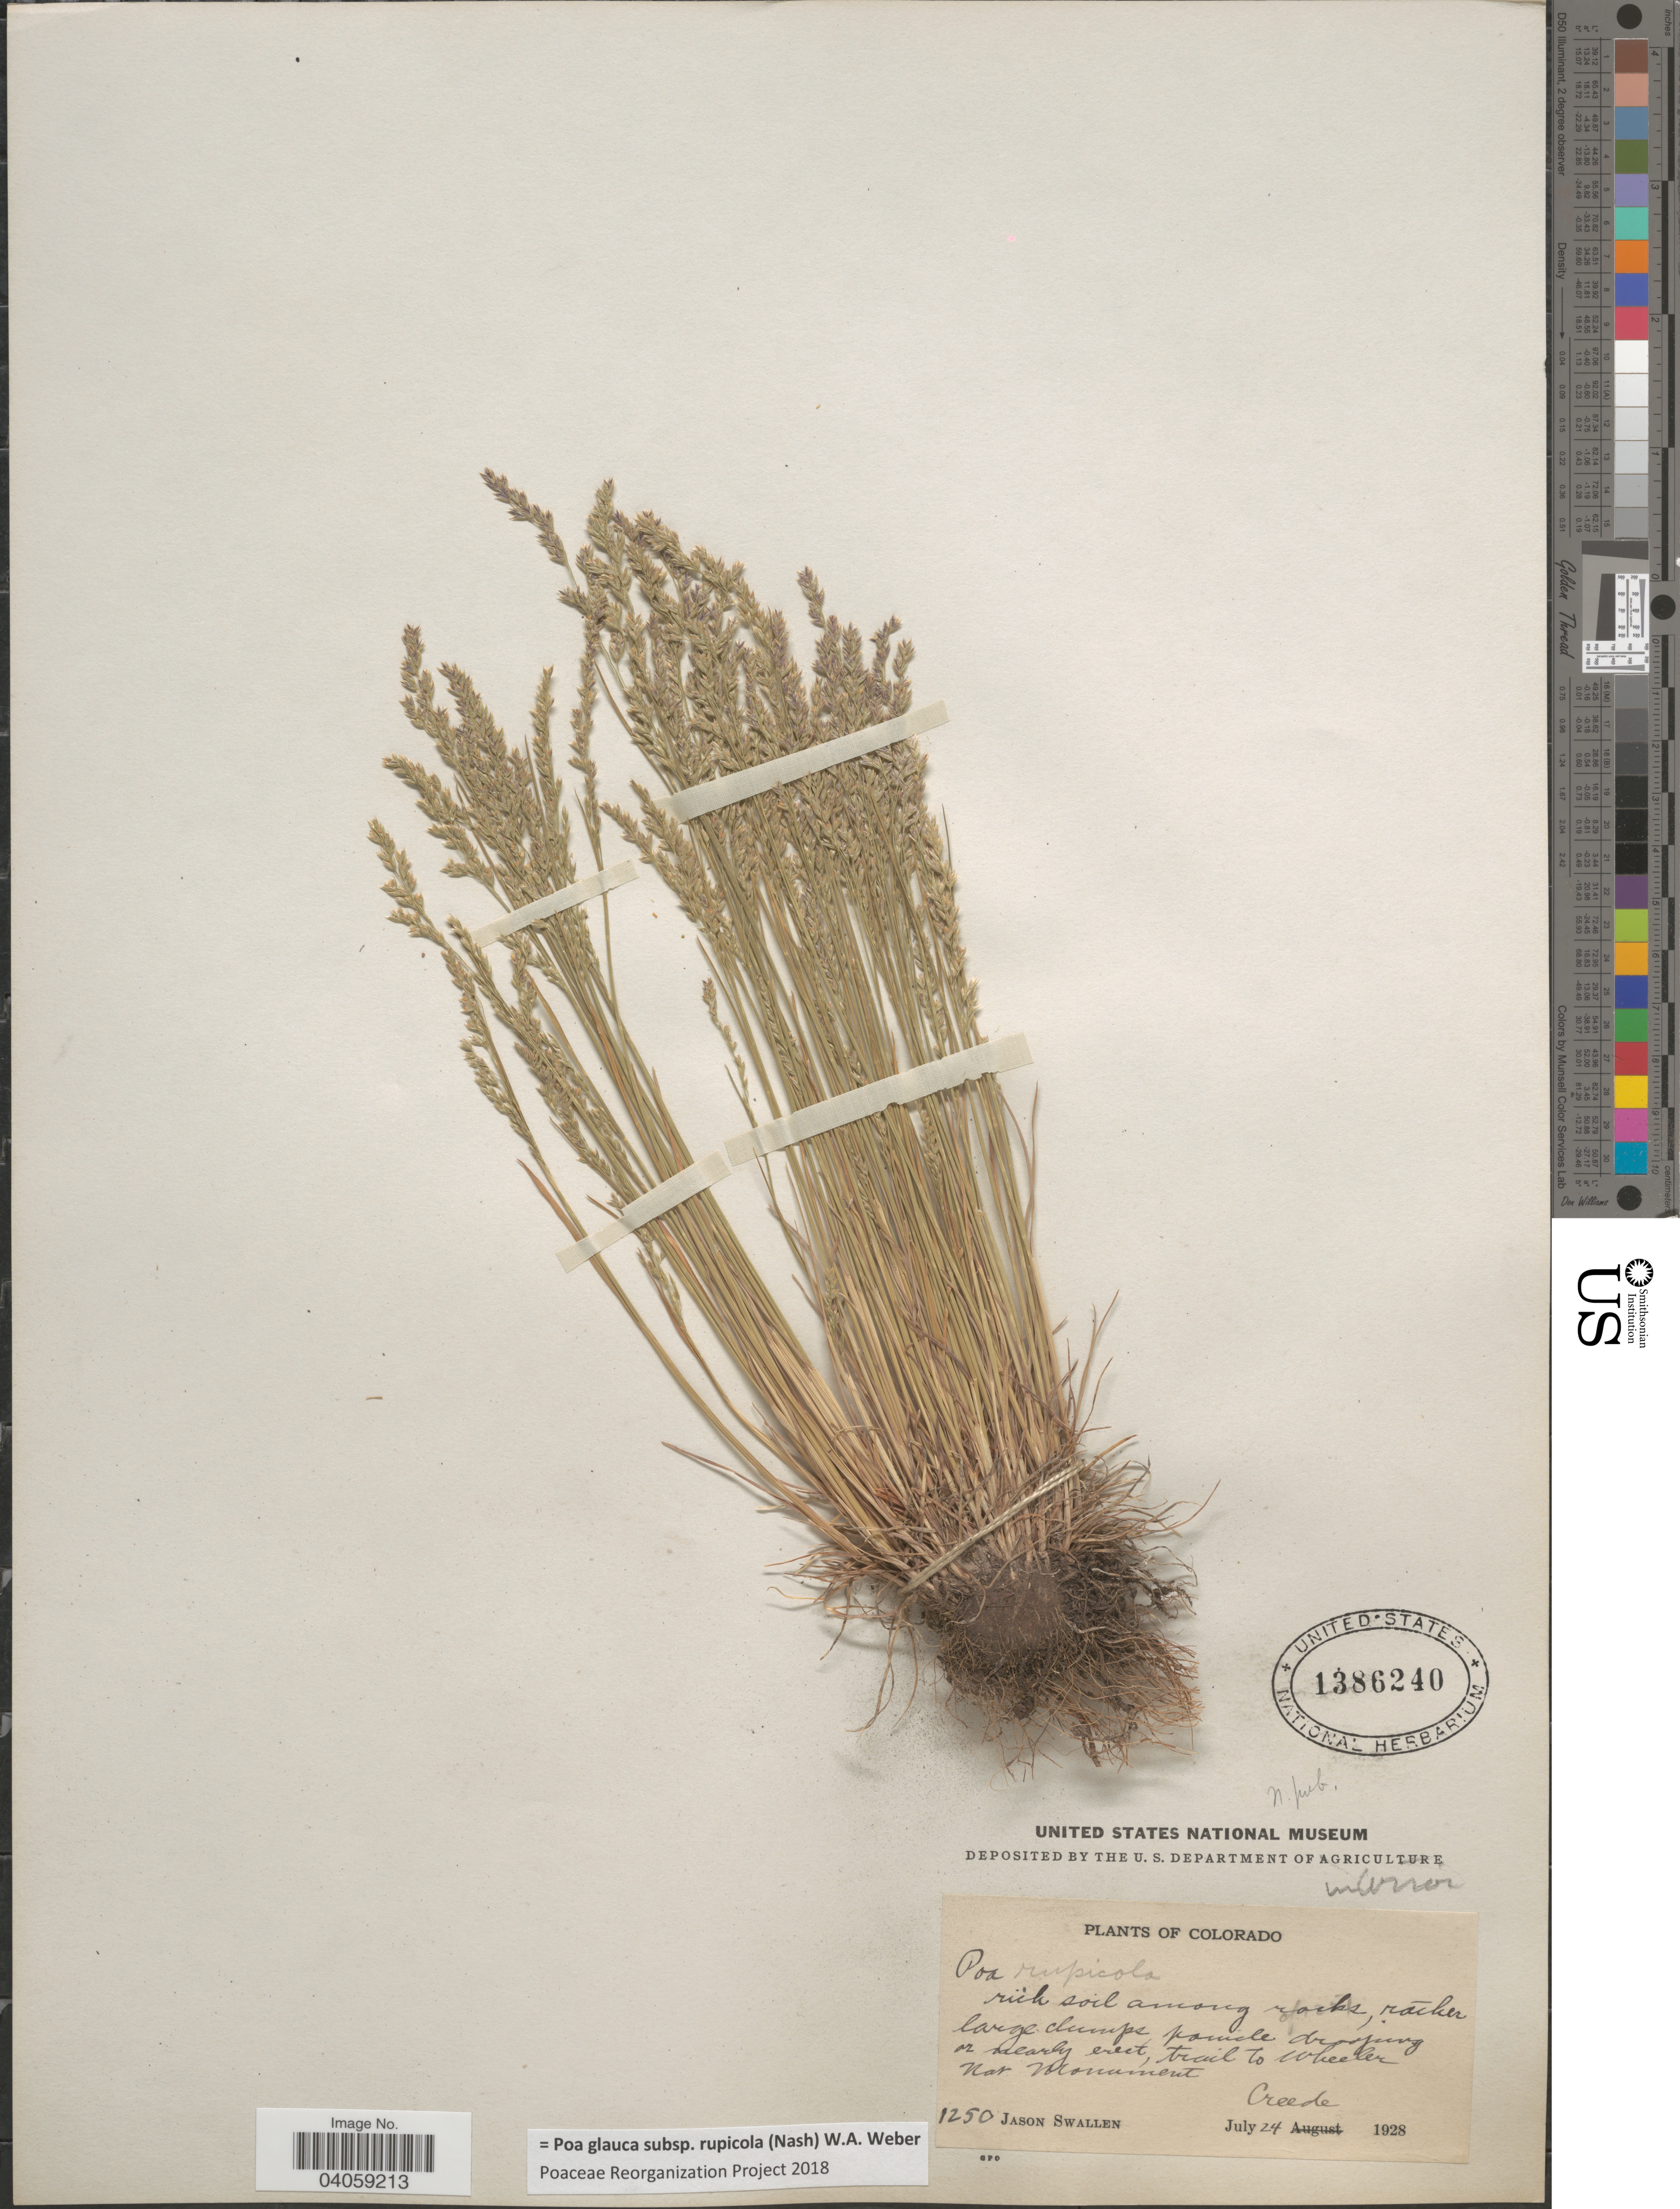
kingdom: Plantae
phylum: Tracheophyta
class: Liliopsida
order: Poales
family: Poaceae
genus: Poa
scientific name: Poa glauca subsp. rupicola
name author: (Nash) W.A. Weber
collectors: J. R. Swallen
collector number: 1250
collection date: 1928-07-24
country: United States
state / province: Colorado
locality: Trail to Wheeler Nat Monument. Creede.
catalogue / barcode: US 1386240